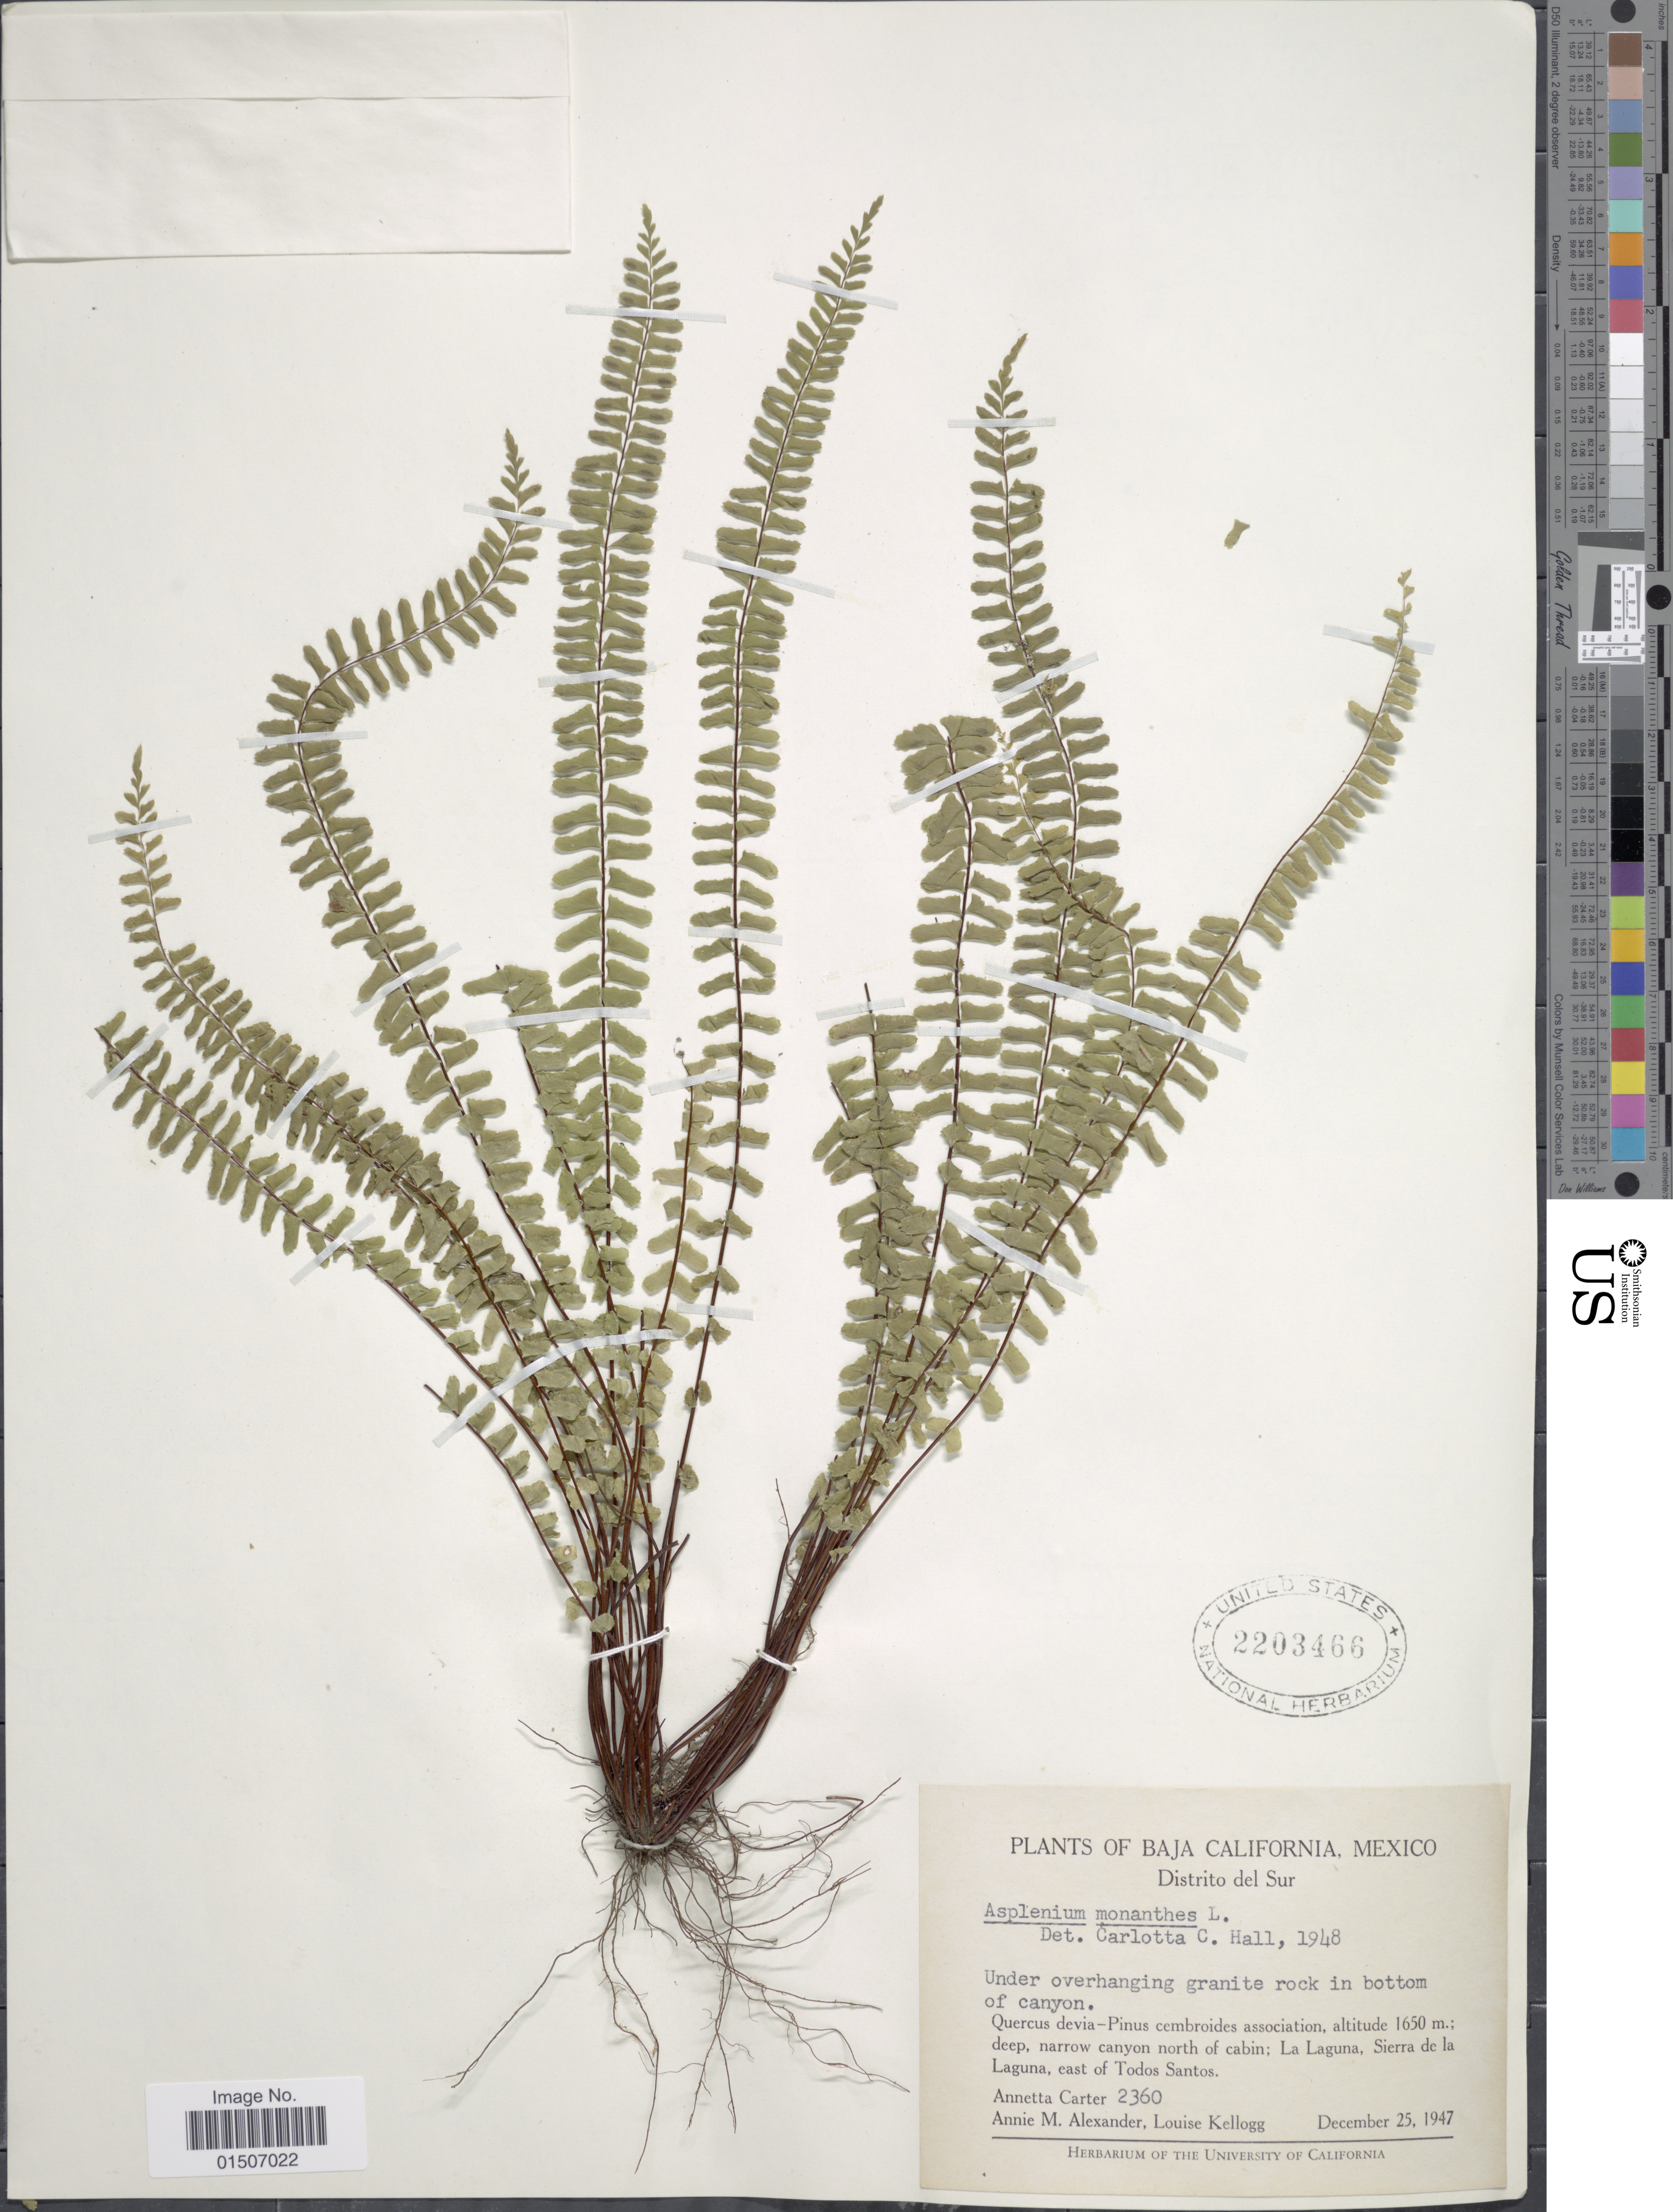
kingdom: Plantae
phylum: Tracheophyta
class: Polypodiopsida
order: Polypodiales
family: Aspleniaceae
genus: Asplenium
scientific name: Asplenium monanthes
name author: L.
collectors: A. Carter, A. M. Alexander & L. Kellogg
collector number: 2360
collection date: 1947-12-25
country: Mexico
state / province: Baja California Sur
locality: Distrito del Sur, Under overhanging granites rock in bottom of canyon, deep, narrow canyon borth of cabin; La Laguna, Sierra de la Laguna, east of Todos Santos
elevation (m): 1650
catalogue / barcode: US 2203466